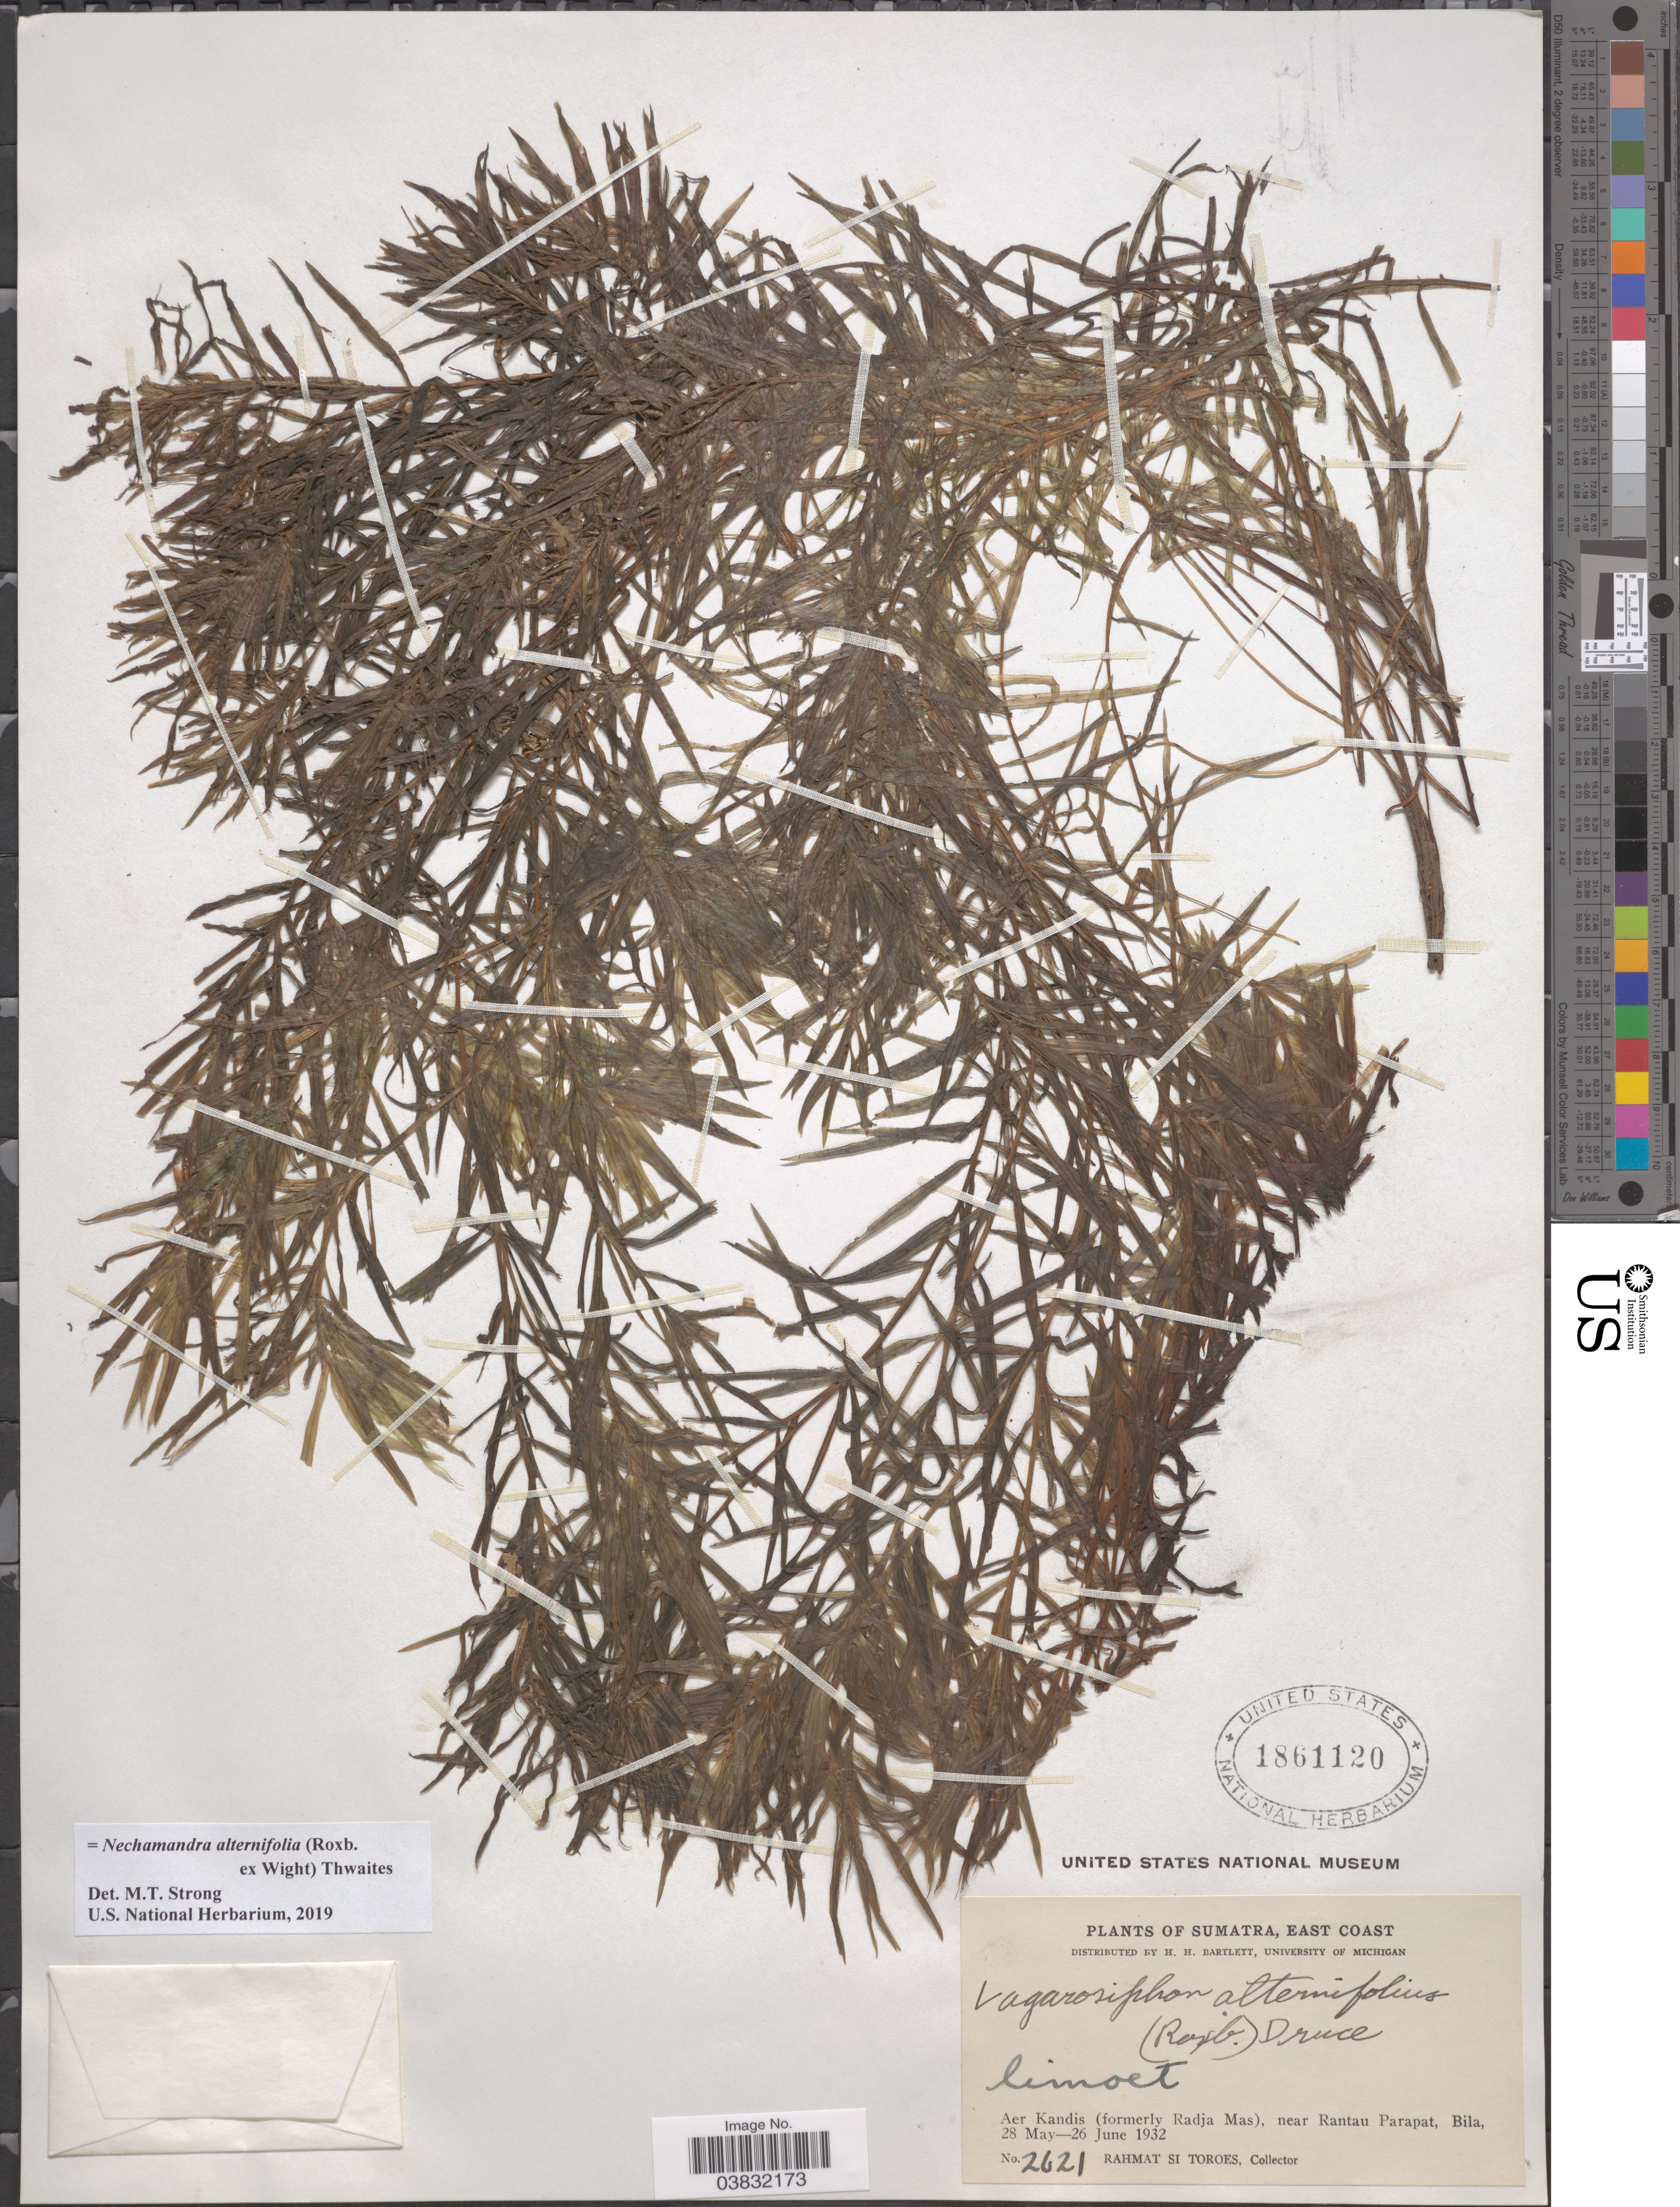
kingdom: Plantae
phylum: Tracheophyta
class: Liliopsida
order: Alismatales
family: Hydrocharitaceae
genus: Nechamandra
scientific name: Nechamandra alternifolia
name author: Thwaites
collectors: Rahmat Si Boeea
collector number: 2621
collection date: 1932-05-28/1932-06-26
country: Indonesia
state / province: Sumatra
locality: East Coast. Aer Kandis (formerly Radja Mas), near Rantau Parapat, Bila.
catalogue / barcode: US 1861120